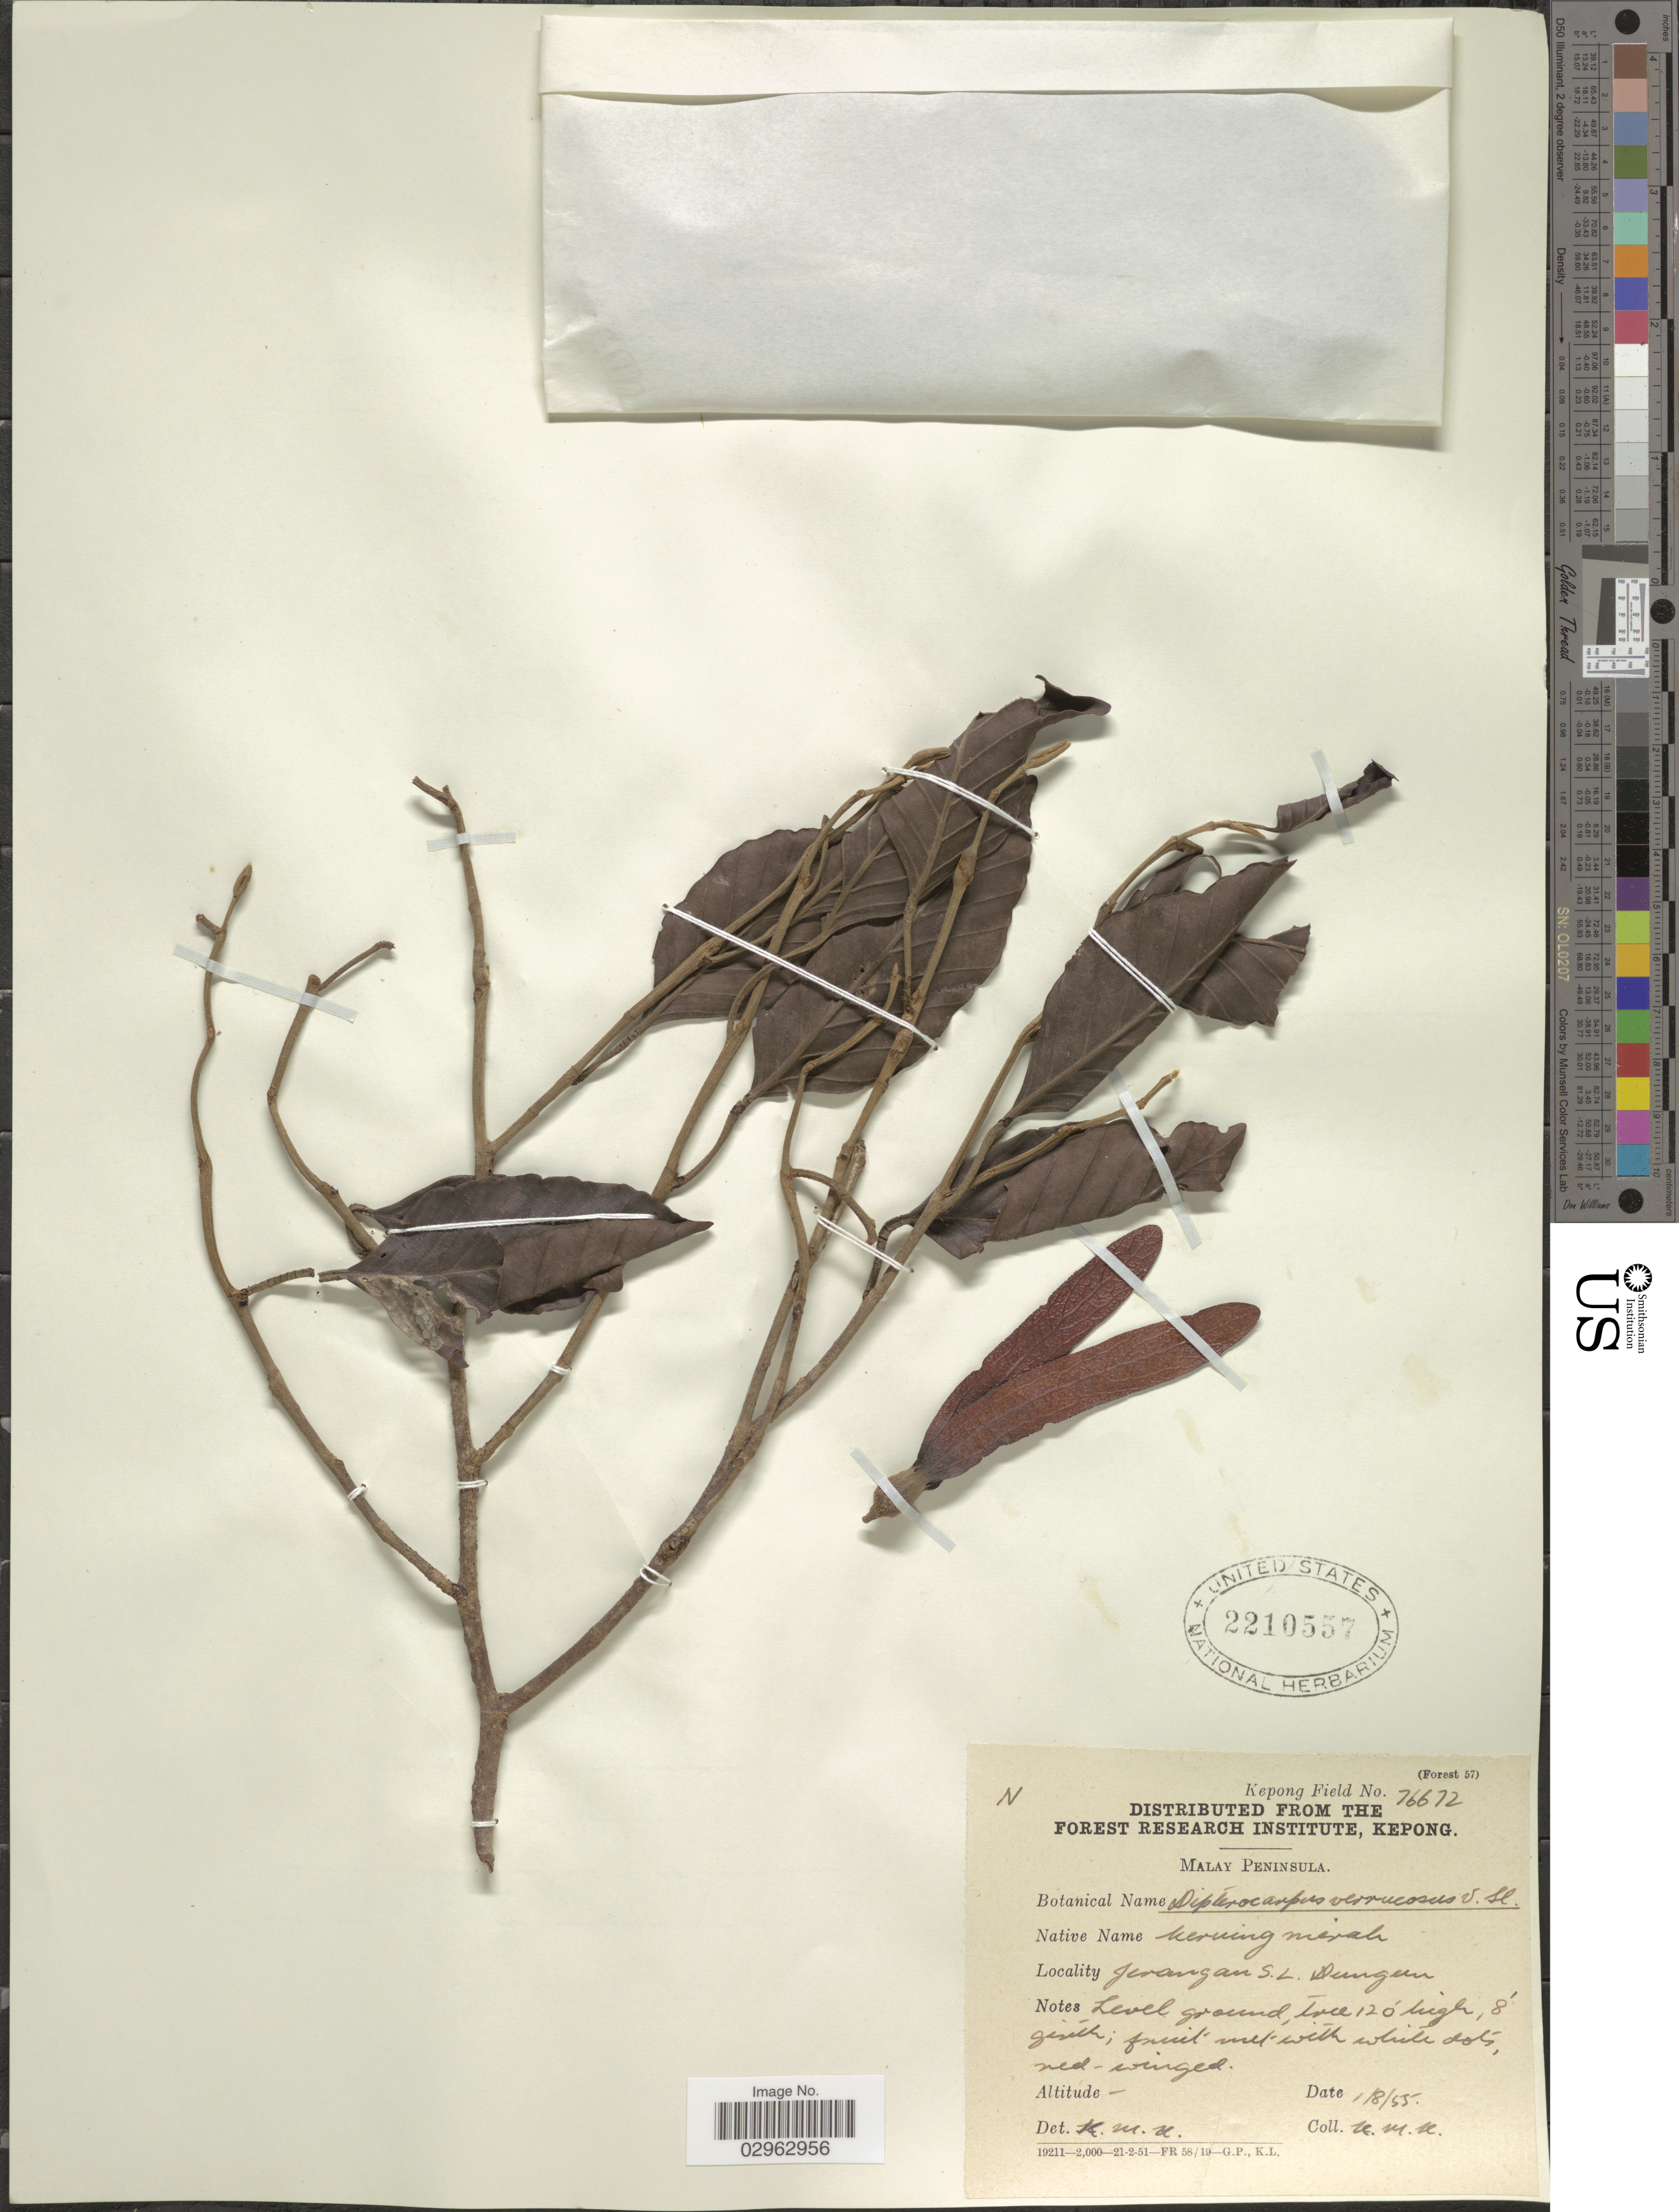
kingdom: Plantae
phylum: Tracheophyta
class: Magnoliopsida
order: Malvales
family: Dipterocarpaceae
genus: Dipterocarpus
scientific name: Dipterocarpus verrucosus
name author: Foxw. ex Slooten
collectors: K. M. K.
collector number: Kepong Field 76672 ?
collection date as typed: Transcribed d/m/y: 1/8/55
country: Malaysia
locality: Malay Peninsula. Jerangan S. L. Dungun.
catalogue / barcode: US 2210557